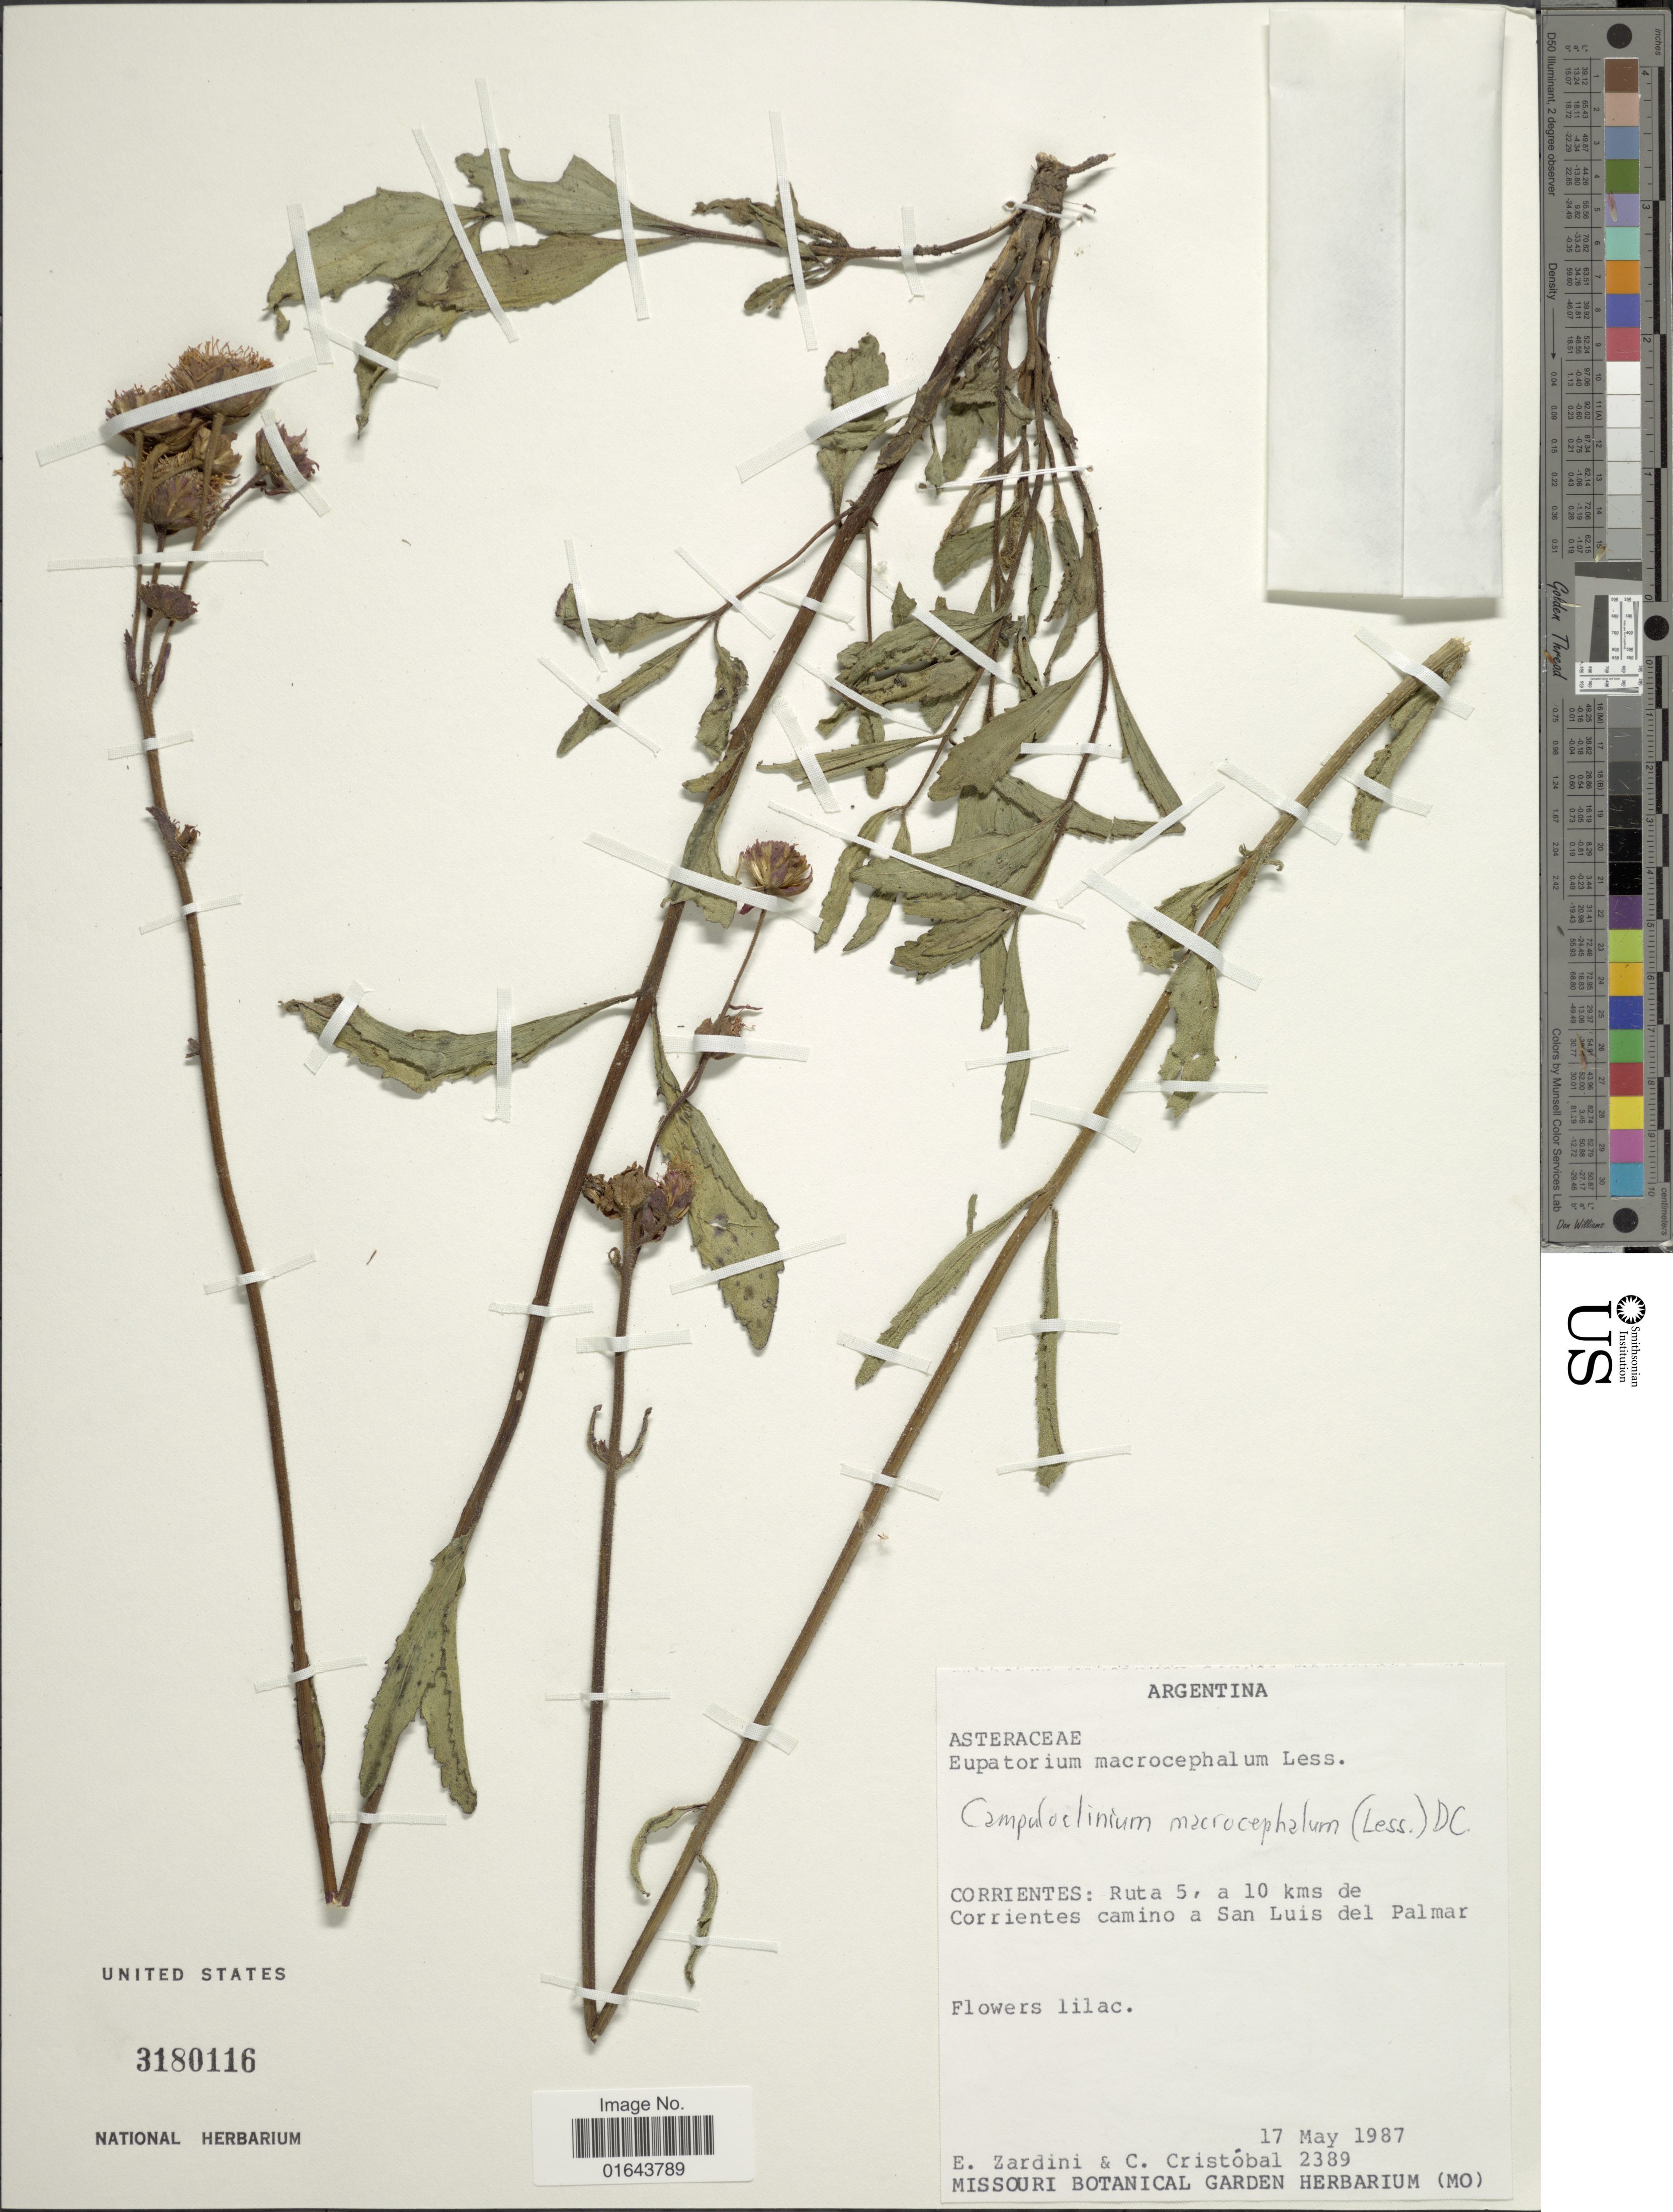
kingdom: Plantae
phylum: Tracheophyta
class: Magnoliopsida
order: Asterales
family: Asteraceae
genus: Campuloclinium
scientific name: Campuloclinium macrocephalum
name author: (Less.) DC.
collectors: E. M. Zardini & C. Cristóbal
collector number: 2389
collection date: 1987-05-17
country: Argentina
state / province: Corrientes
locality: Corrientes:Ruta 5, a 10 kms de Corrientes camino a San Luis del Palmar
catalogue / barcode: US 3180116